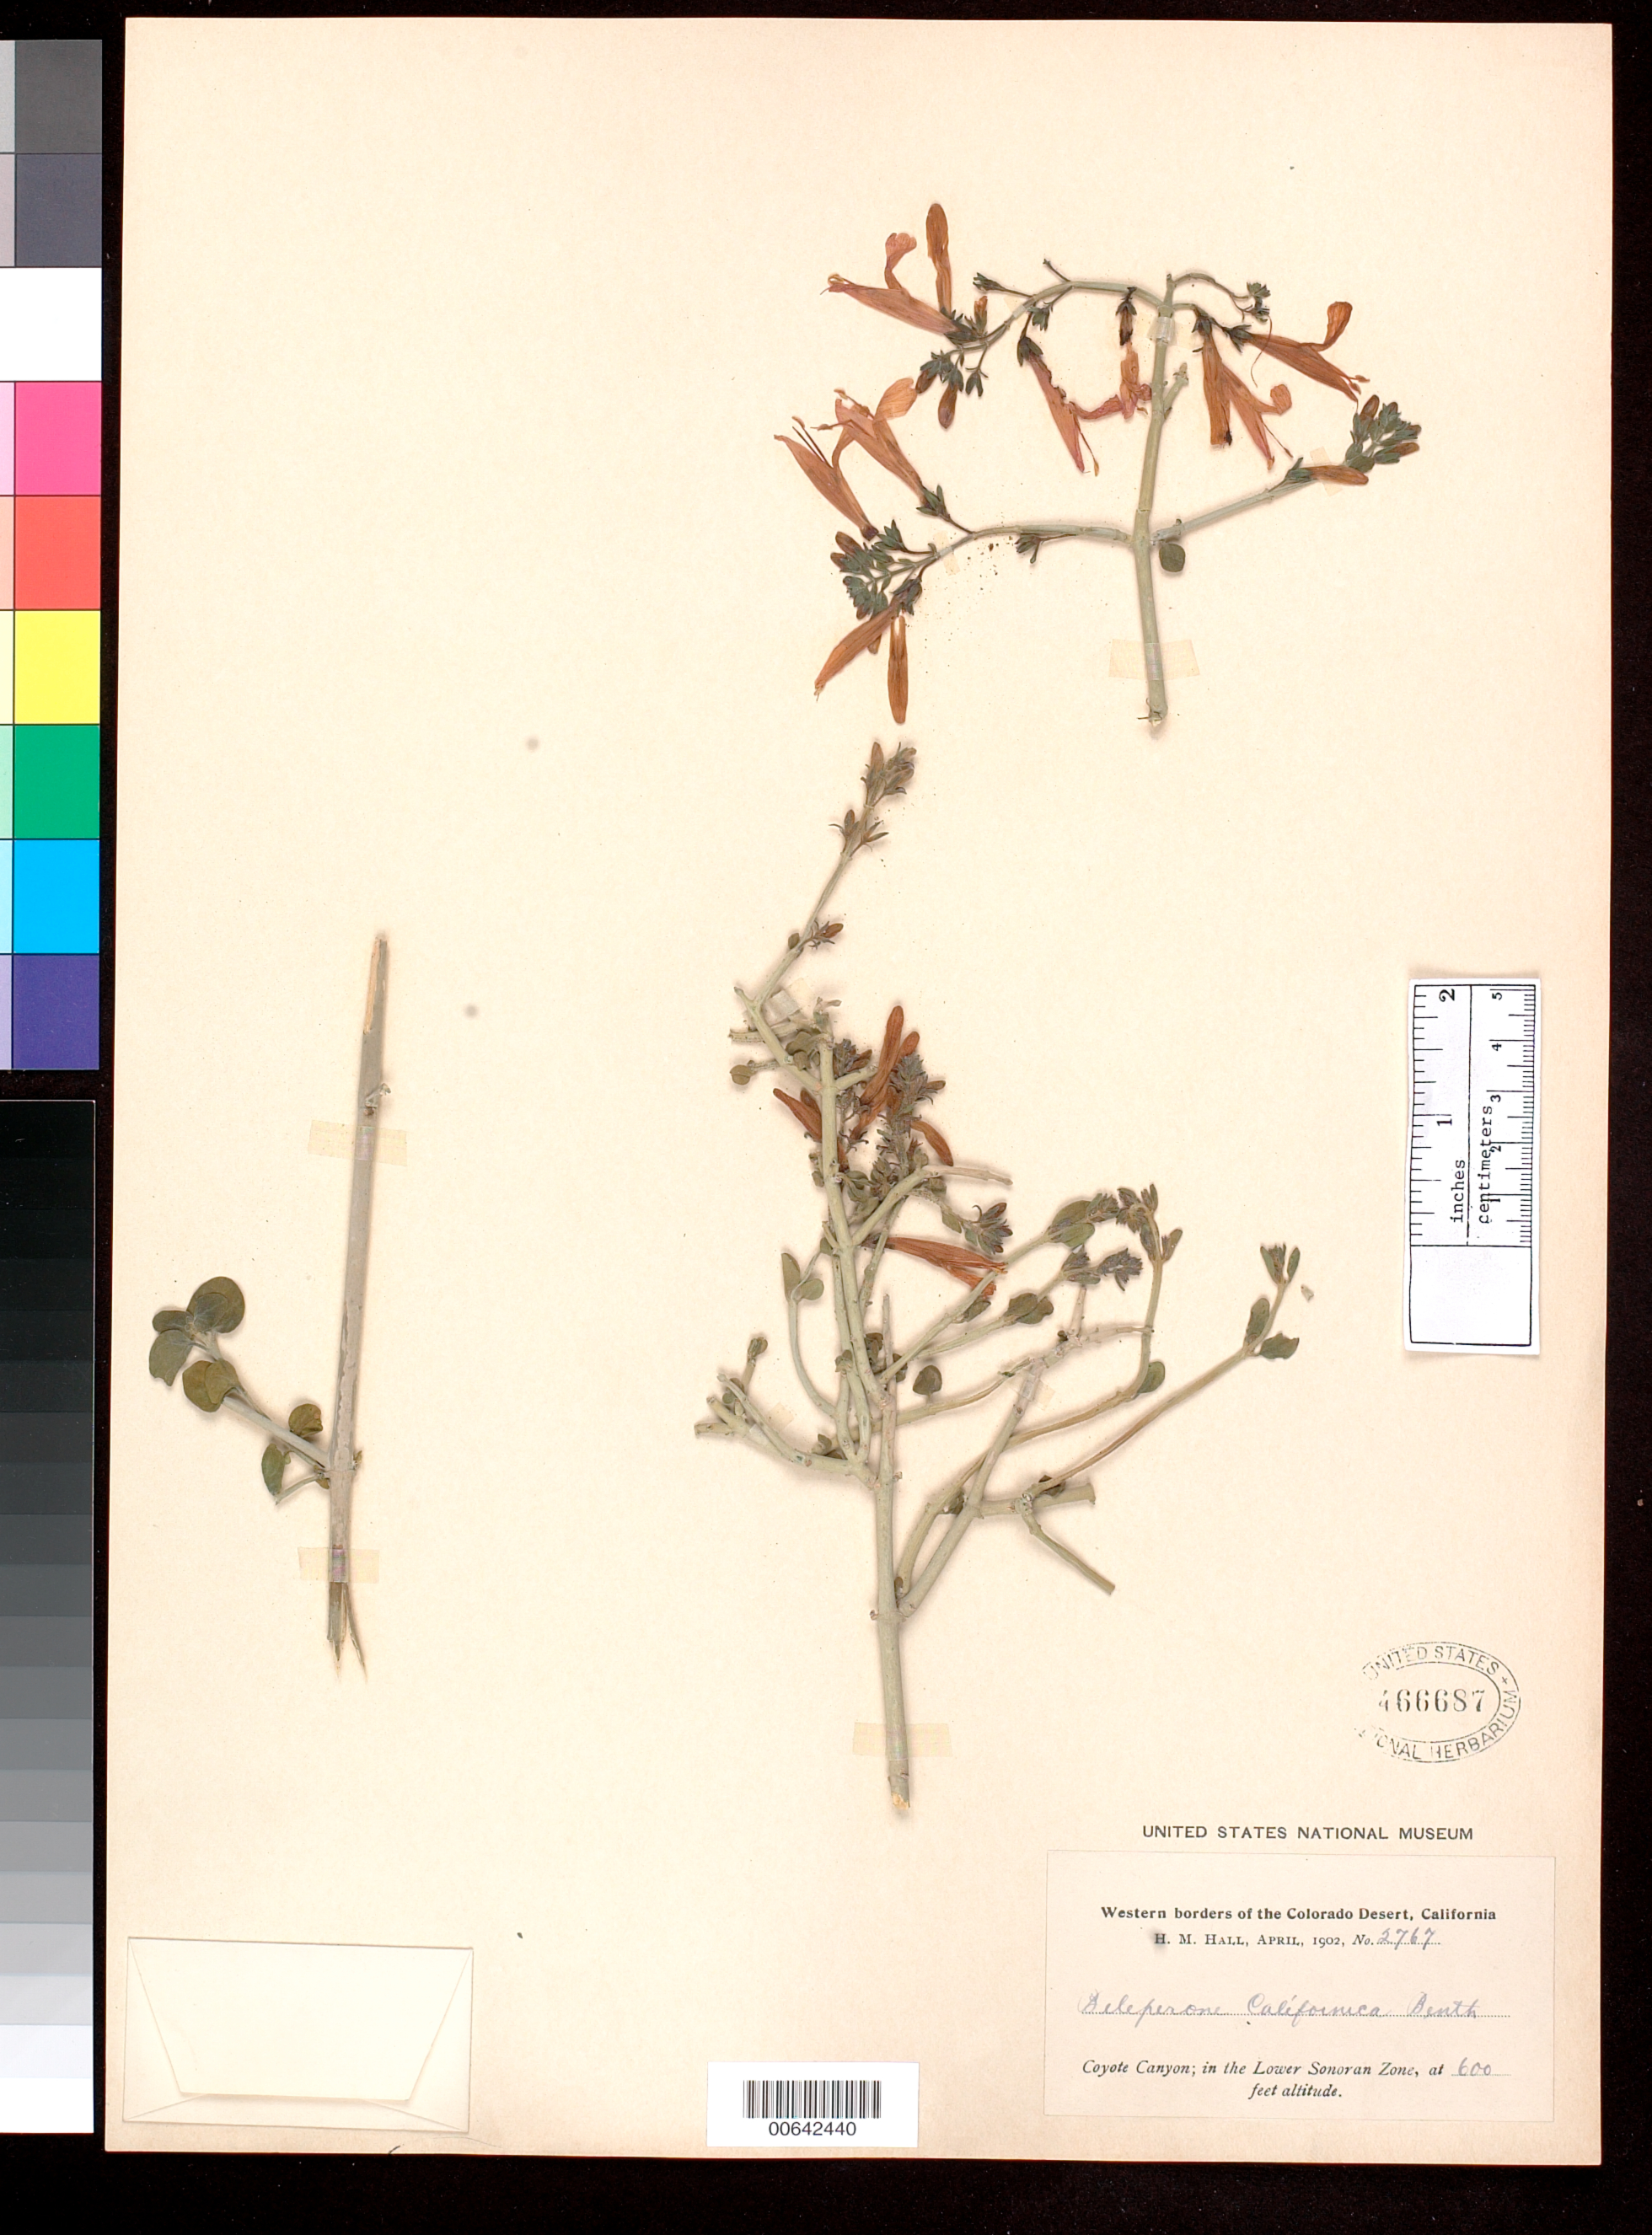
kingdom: Plantae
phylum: Tracheophyta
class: Magnoliopsida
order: Lamiales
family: Acanthaceae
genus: Beloperone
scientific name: Beloperone californica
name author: Benth.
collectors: H. M. Hall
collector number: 2767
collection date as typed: Apr 1902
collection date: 1902-04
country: United States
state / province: California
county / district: Riverside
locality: Western borders of the Colorado Desert, Coyote Canyon.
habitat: Lower Sonoran Zone.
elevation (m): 183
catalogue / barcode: US 466687